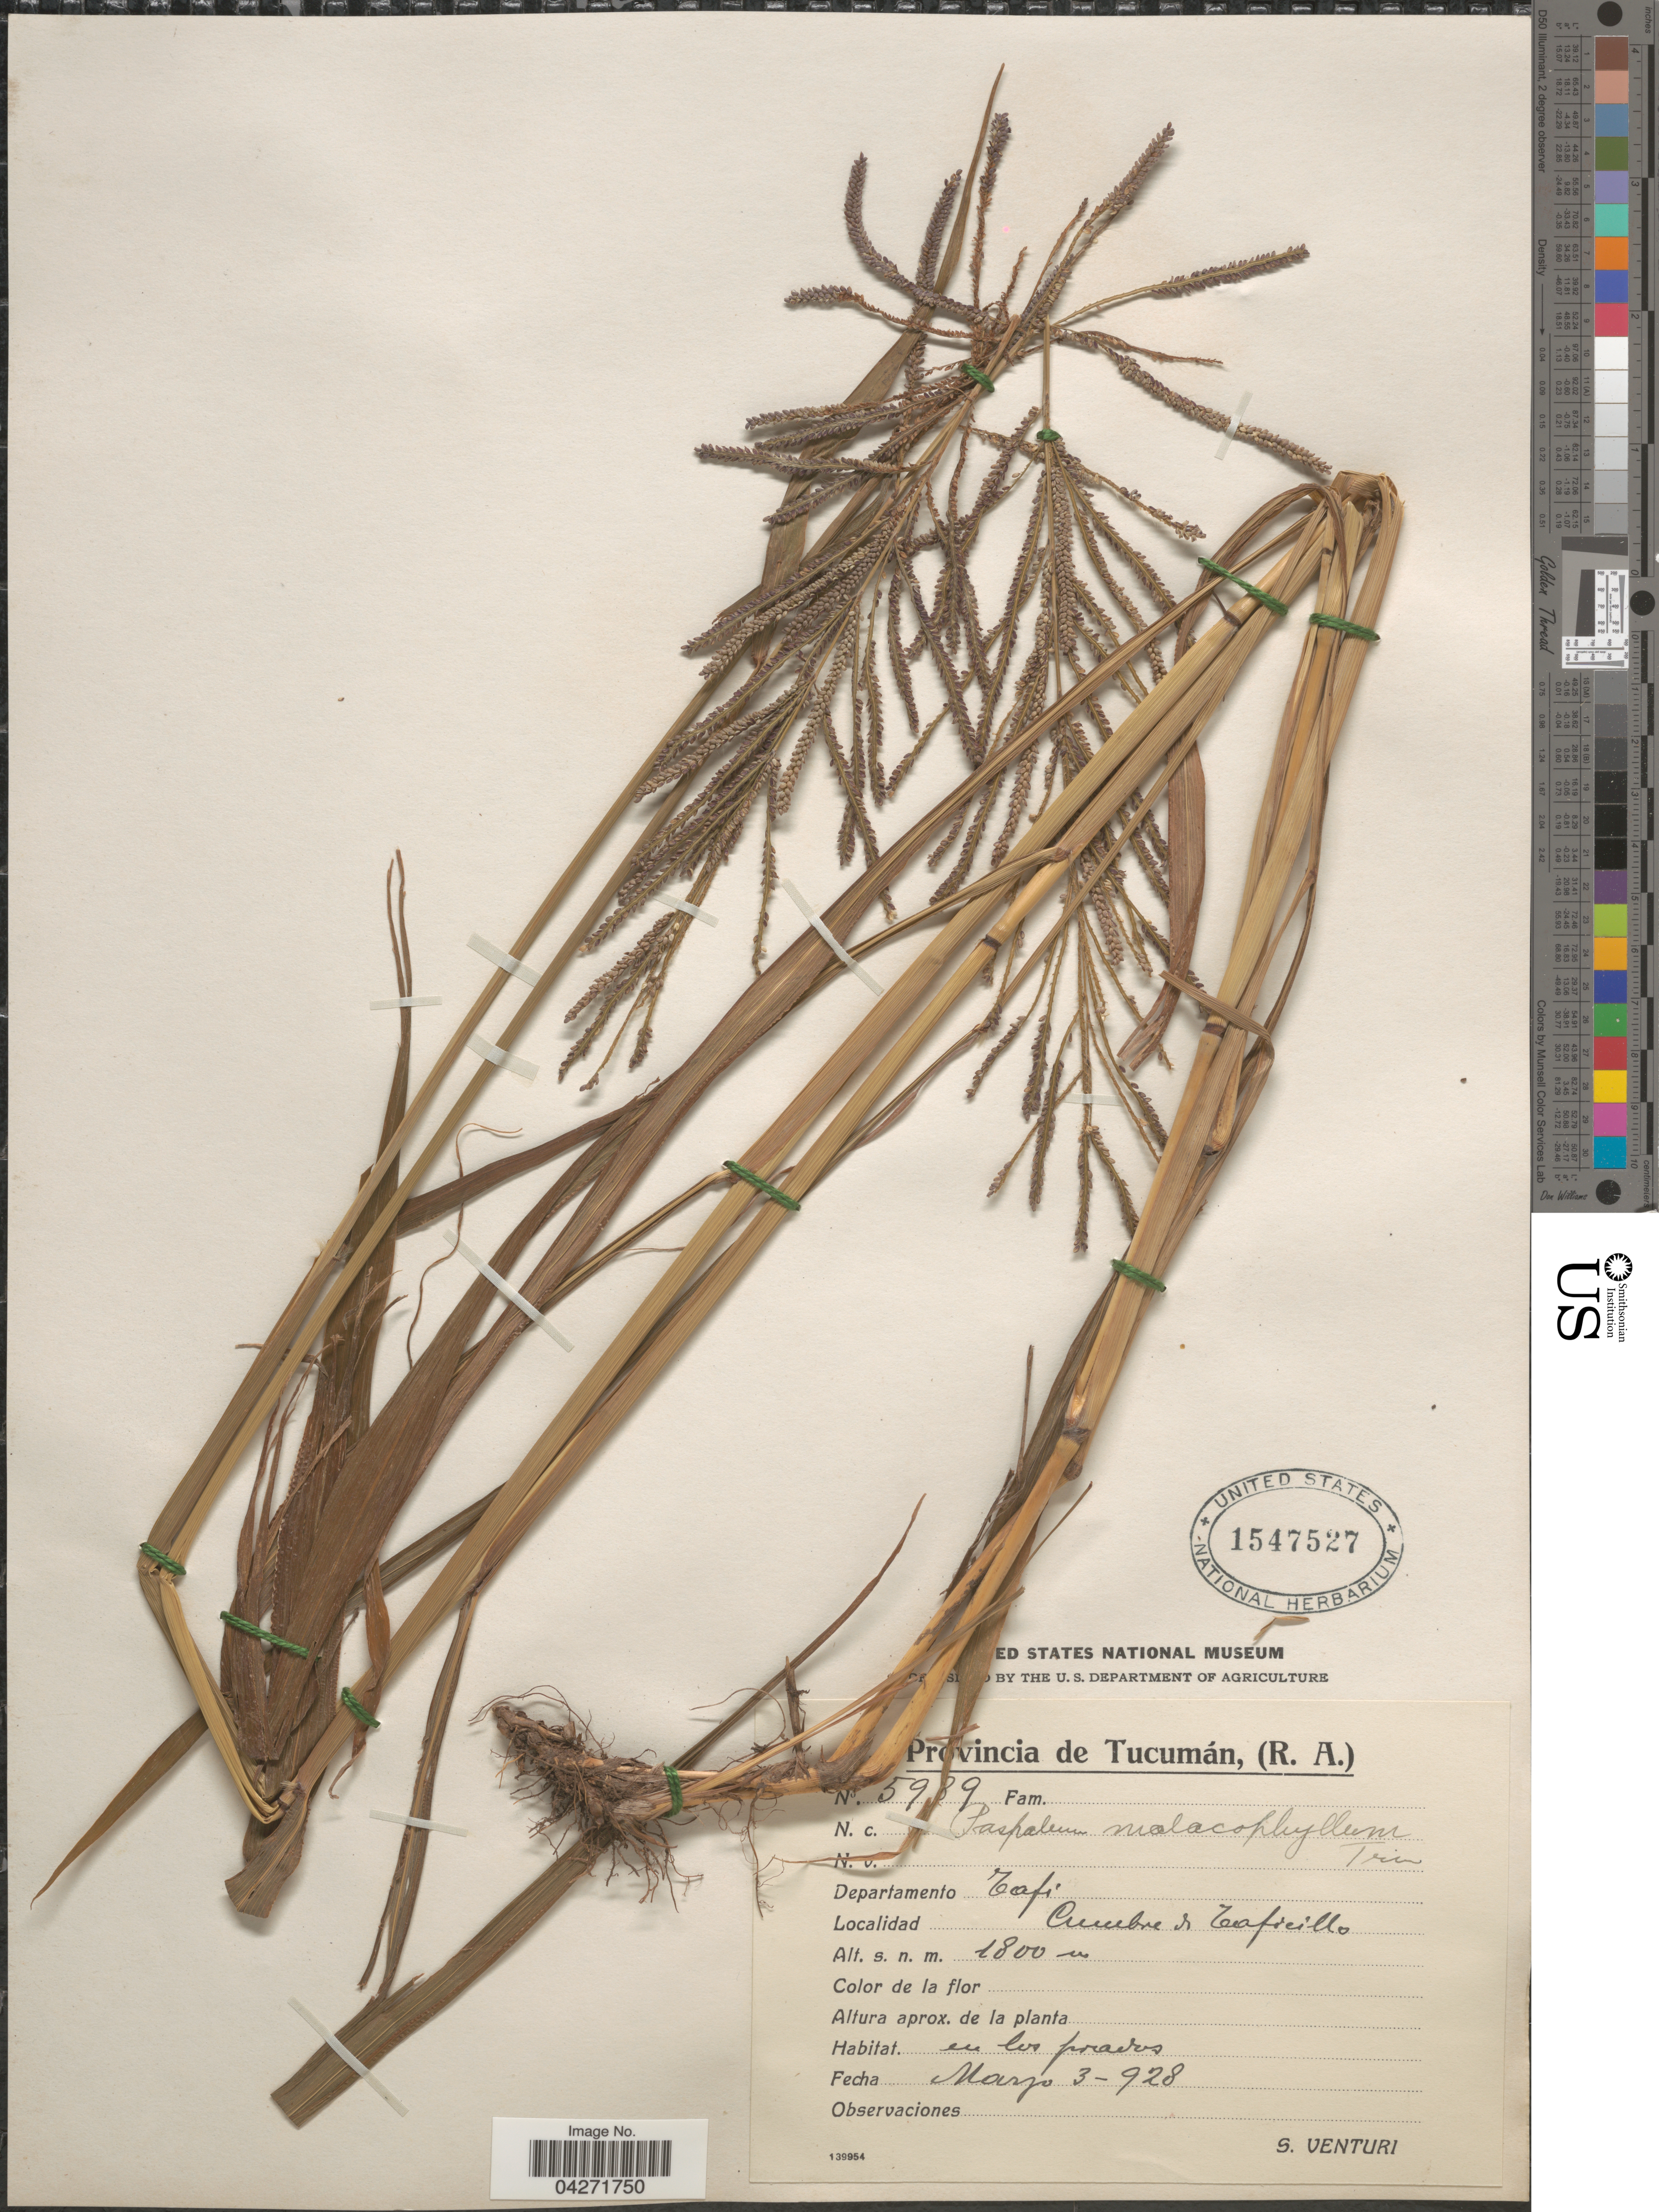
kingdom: Plantae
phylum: Tracheophyta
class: Liliopsida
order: Poales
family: Poaceae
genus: Paspalum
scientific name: Paspalum malacophyllum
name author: Trin.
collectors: S. Venturi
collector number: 5939*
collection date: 1928-03-03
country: Argentina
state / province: Tucuman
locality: Departamento Tafi. Cumbre de Taficillo.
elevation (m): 1800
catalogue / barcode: US 1547527